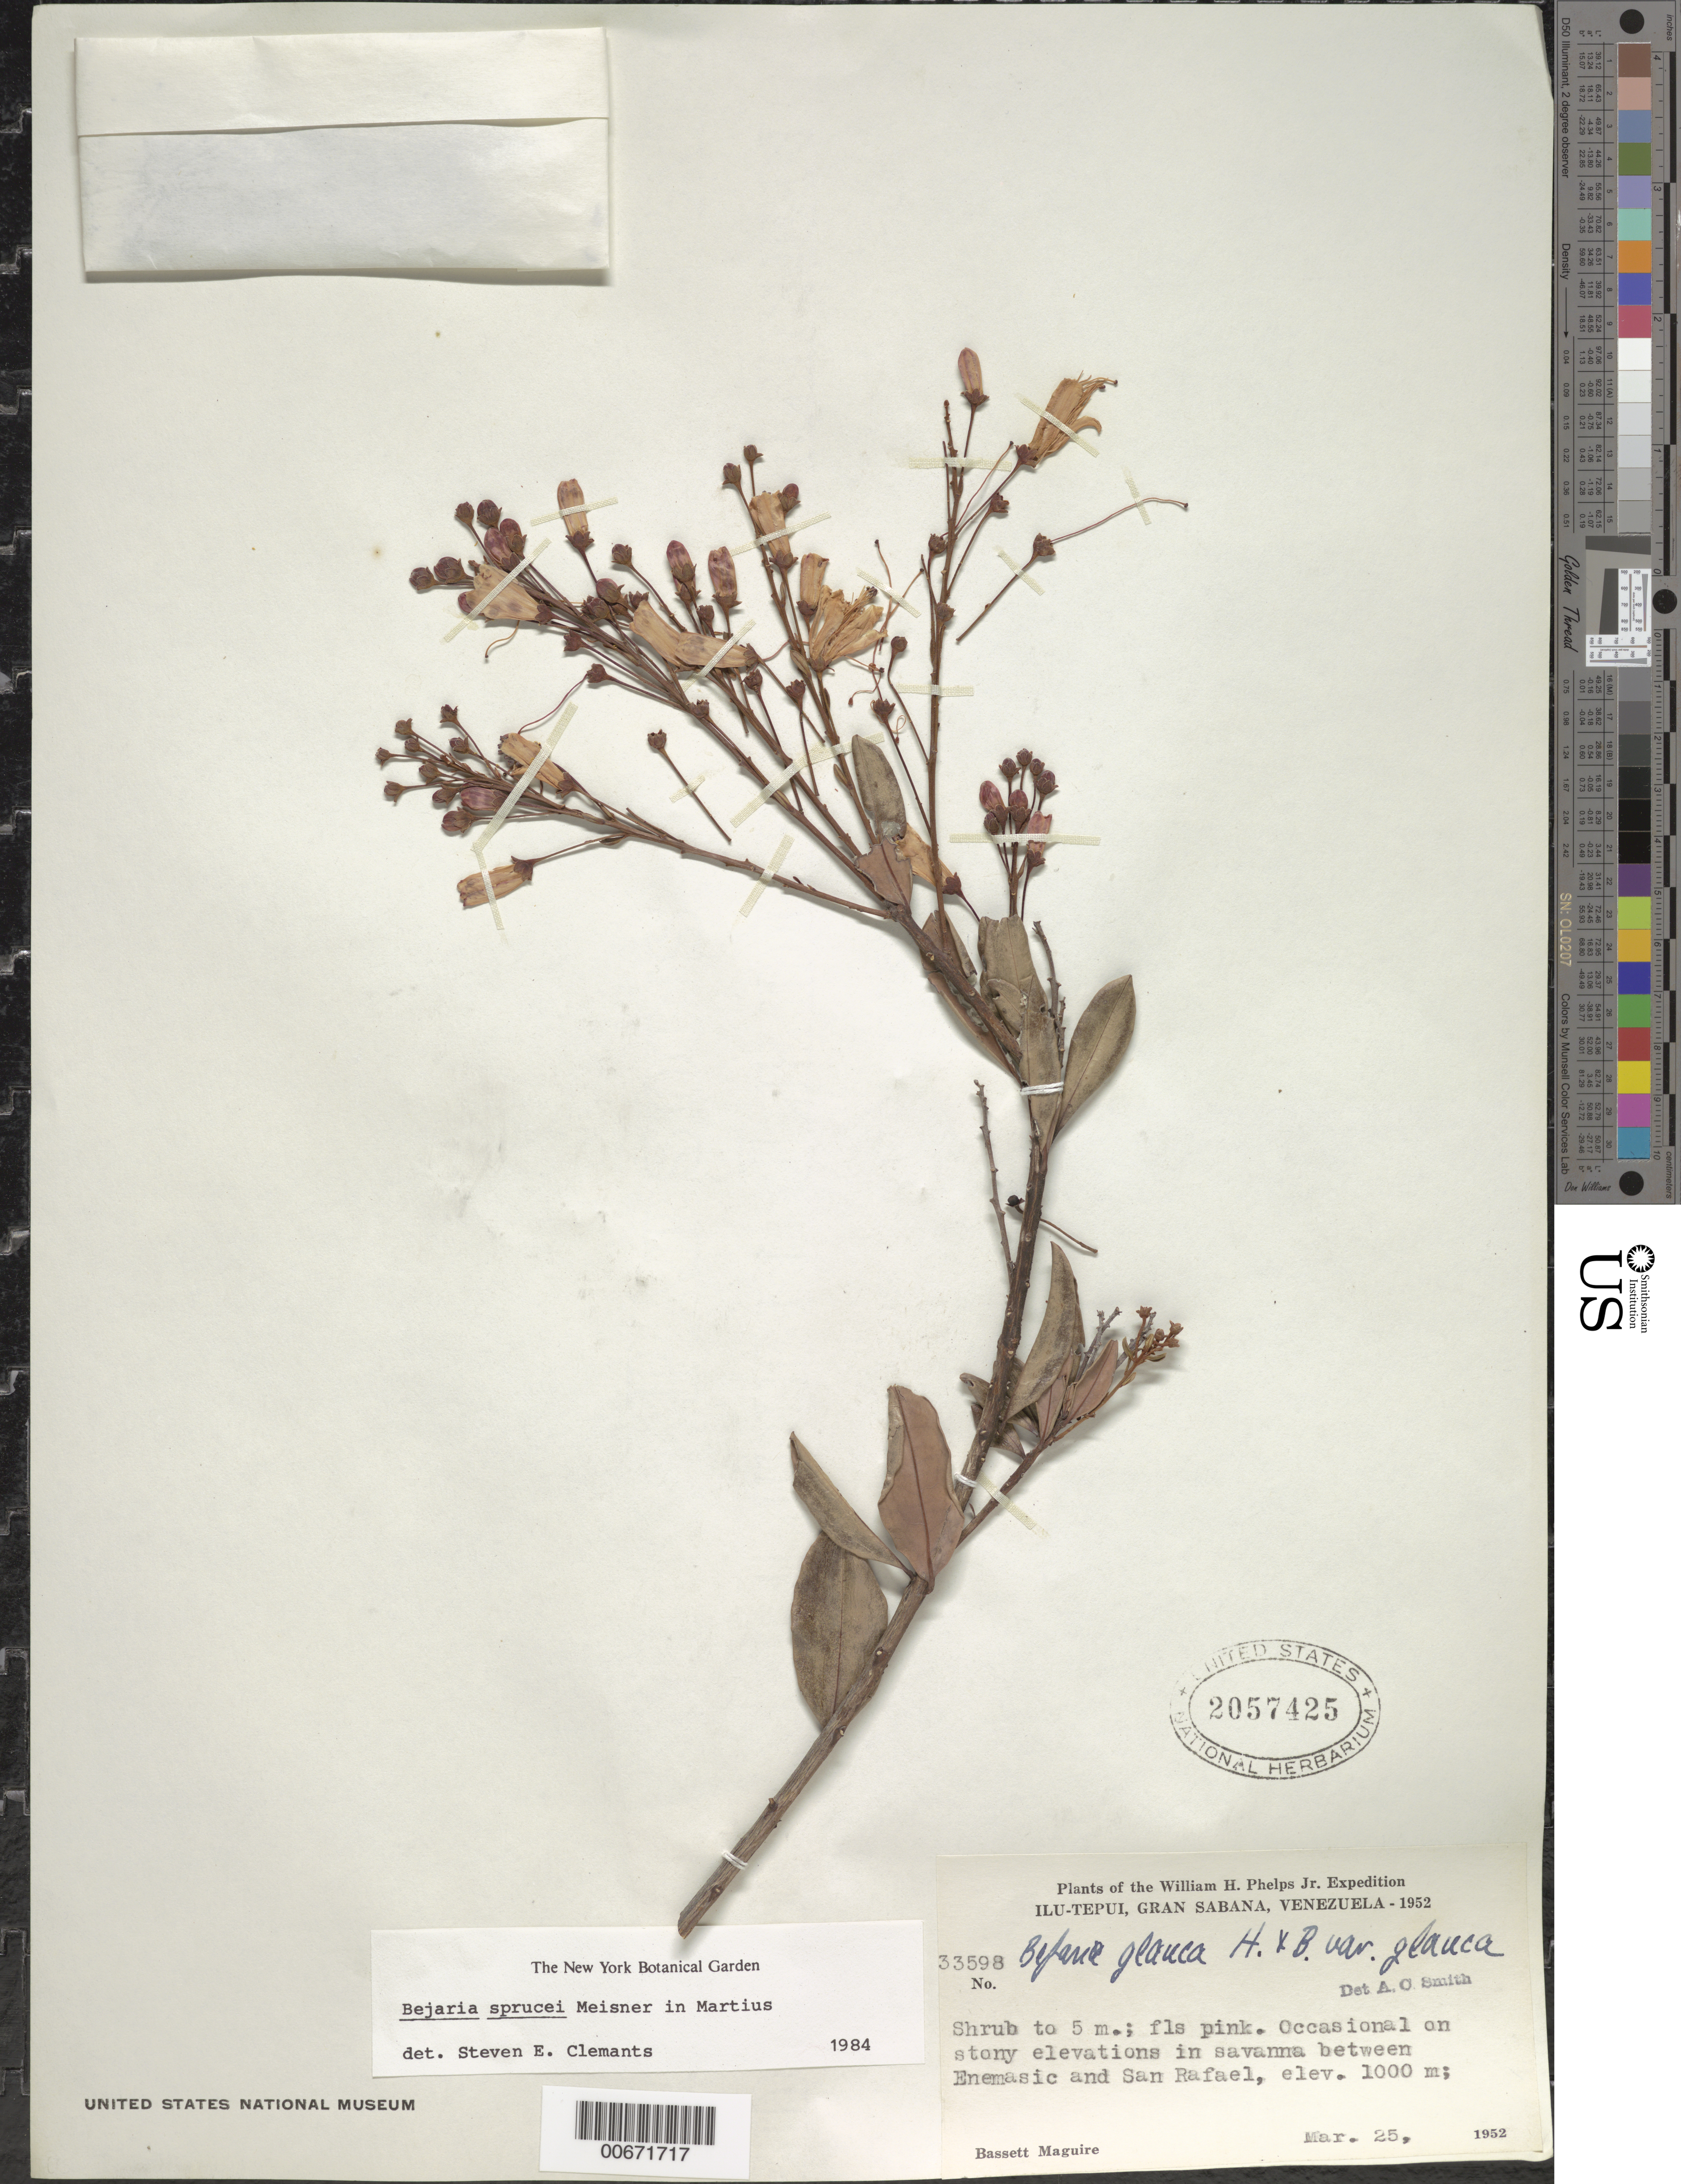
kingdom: Plantae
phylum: Tracheophyta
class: Magnoliopsida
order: Ericales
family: Ericaceae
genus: Bejaria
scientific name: Bejaria sprucei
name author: Meisn.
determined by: Clemants, S. E.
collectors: B. Maguire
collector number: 33598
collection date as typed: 25-Mar-52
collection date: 1952-03-25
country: Venezuela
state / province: Bolívar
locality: Gran Sabana, Ilu-tepuí, between San Rafael and Enemasic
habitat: Stony elevations in savanna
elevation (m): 1000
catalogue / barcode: US 2057425